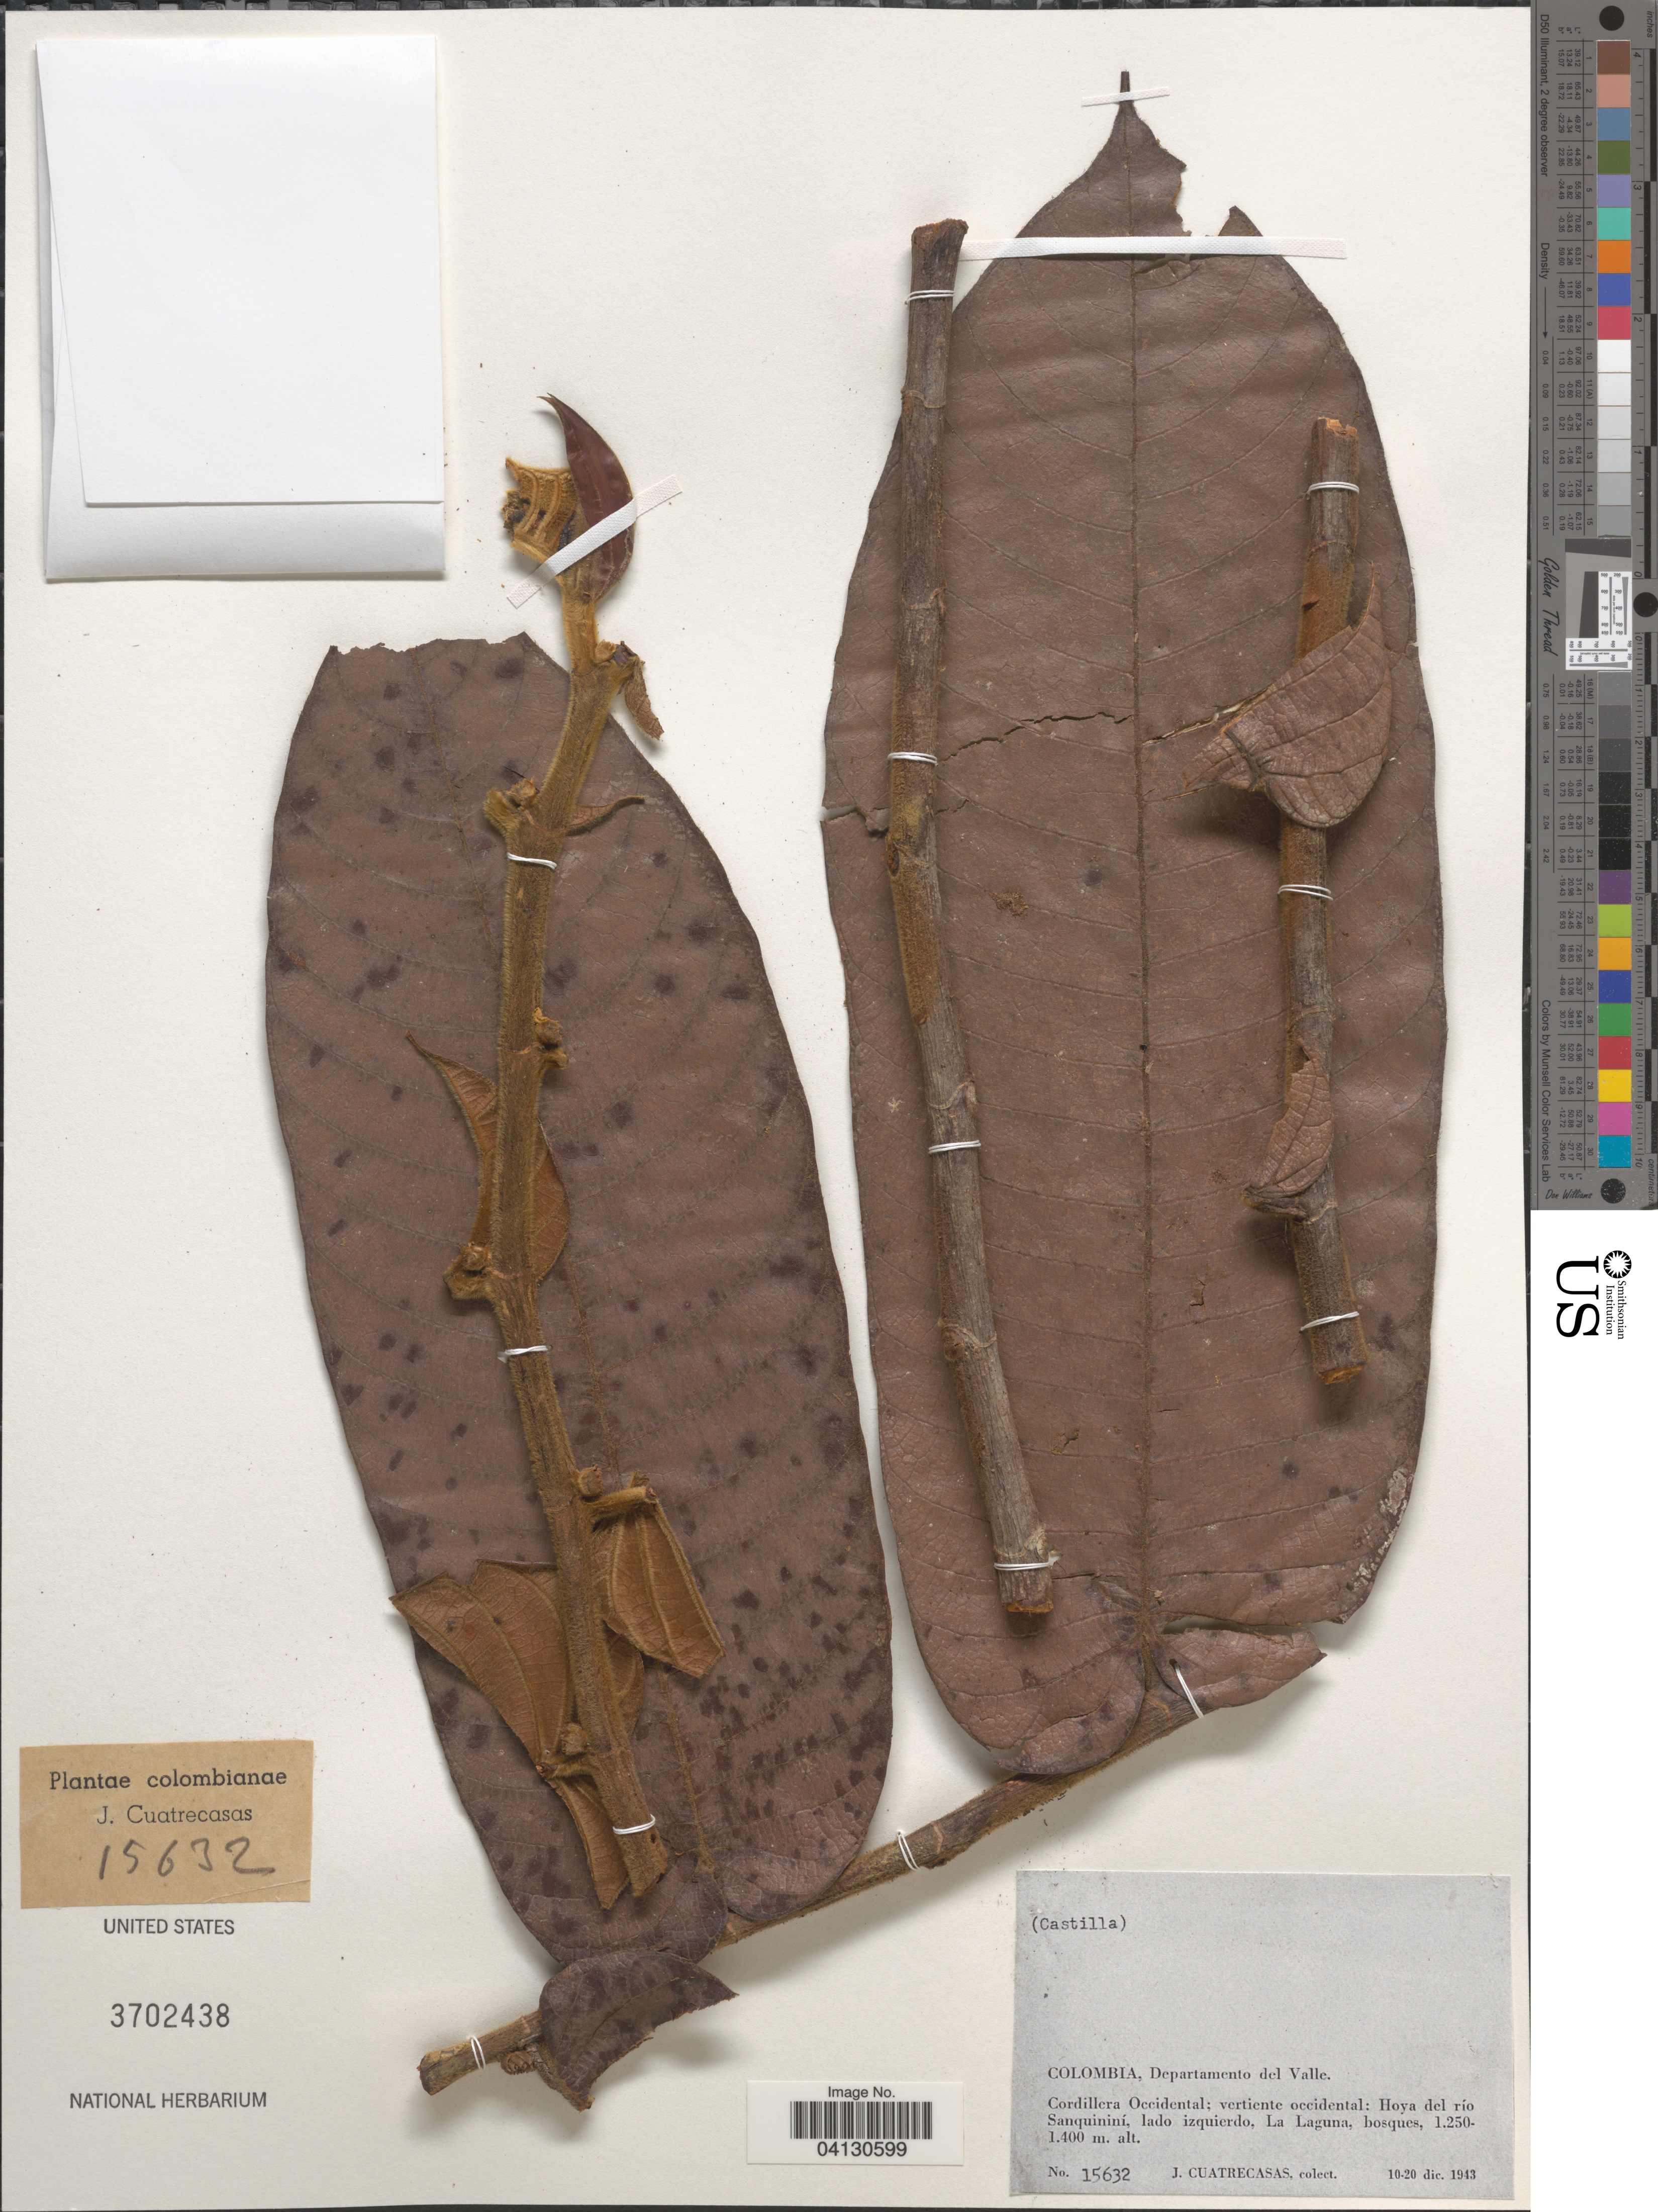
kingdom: Plantae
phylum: Tracheophyta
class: Magnoliopsida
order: Rosales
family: Moraceae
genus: Castilla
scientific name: Castilla sp.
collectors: J. Cuatrecasas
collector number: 15632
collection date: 1943-12-10/1943-12-20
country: Colombia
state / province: Valle del Cauca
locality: Departamento del Valle. Cordillera Occidental; vertiente occidental: Hoya del río Sanquininí, lado izquierdo, La Laguna, bosques.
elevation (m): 1250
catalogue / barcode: US 3702438